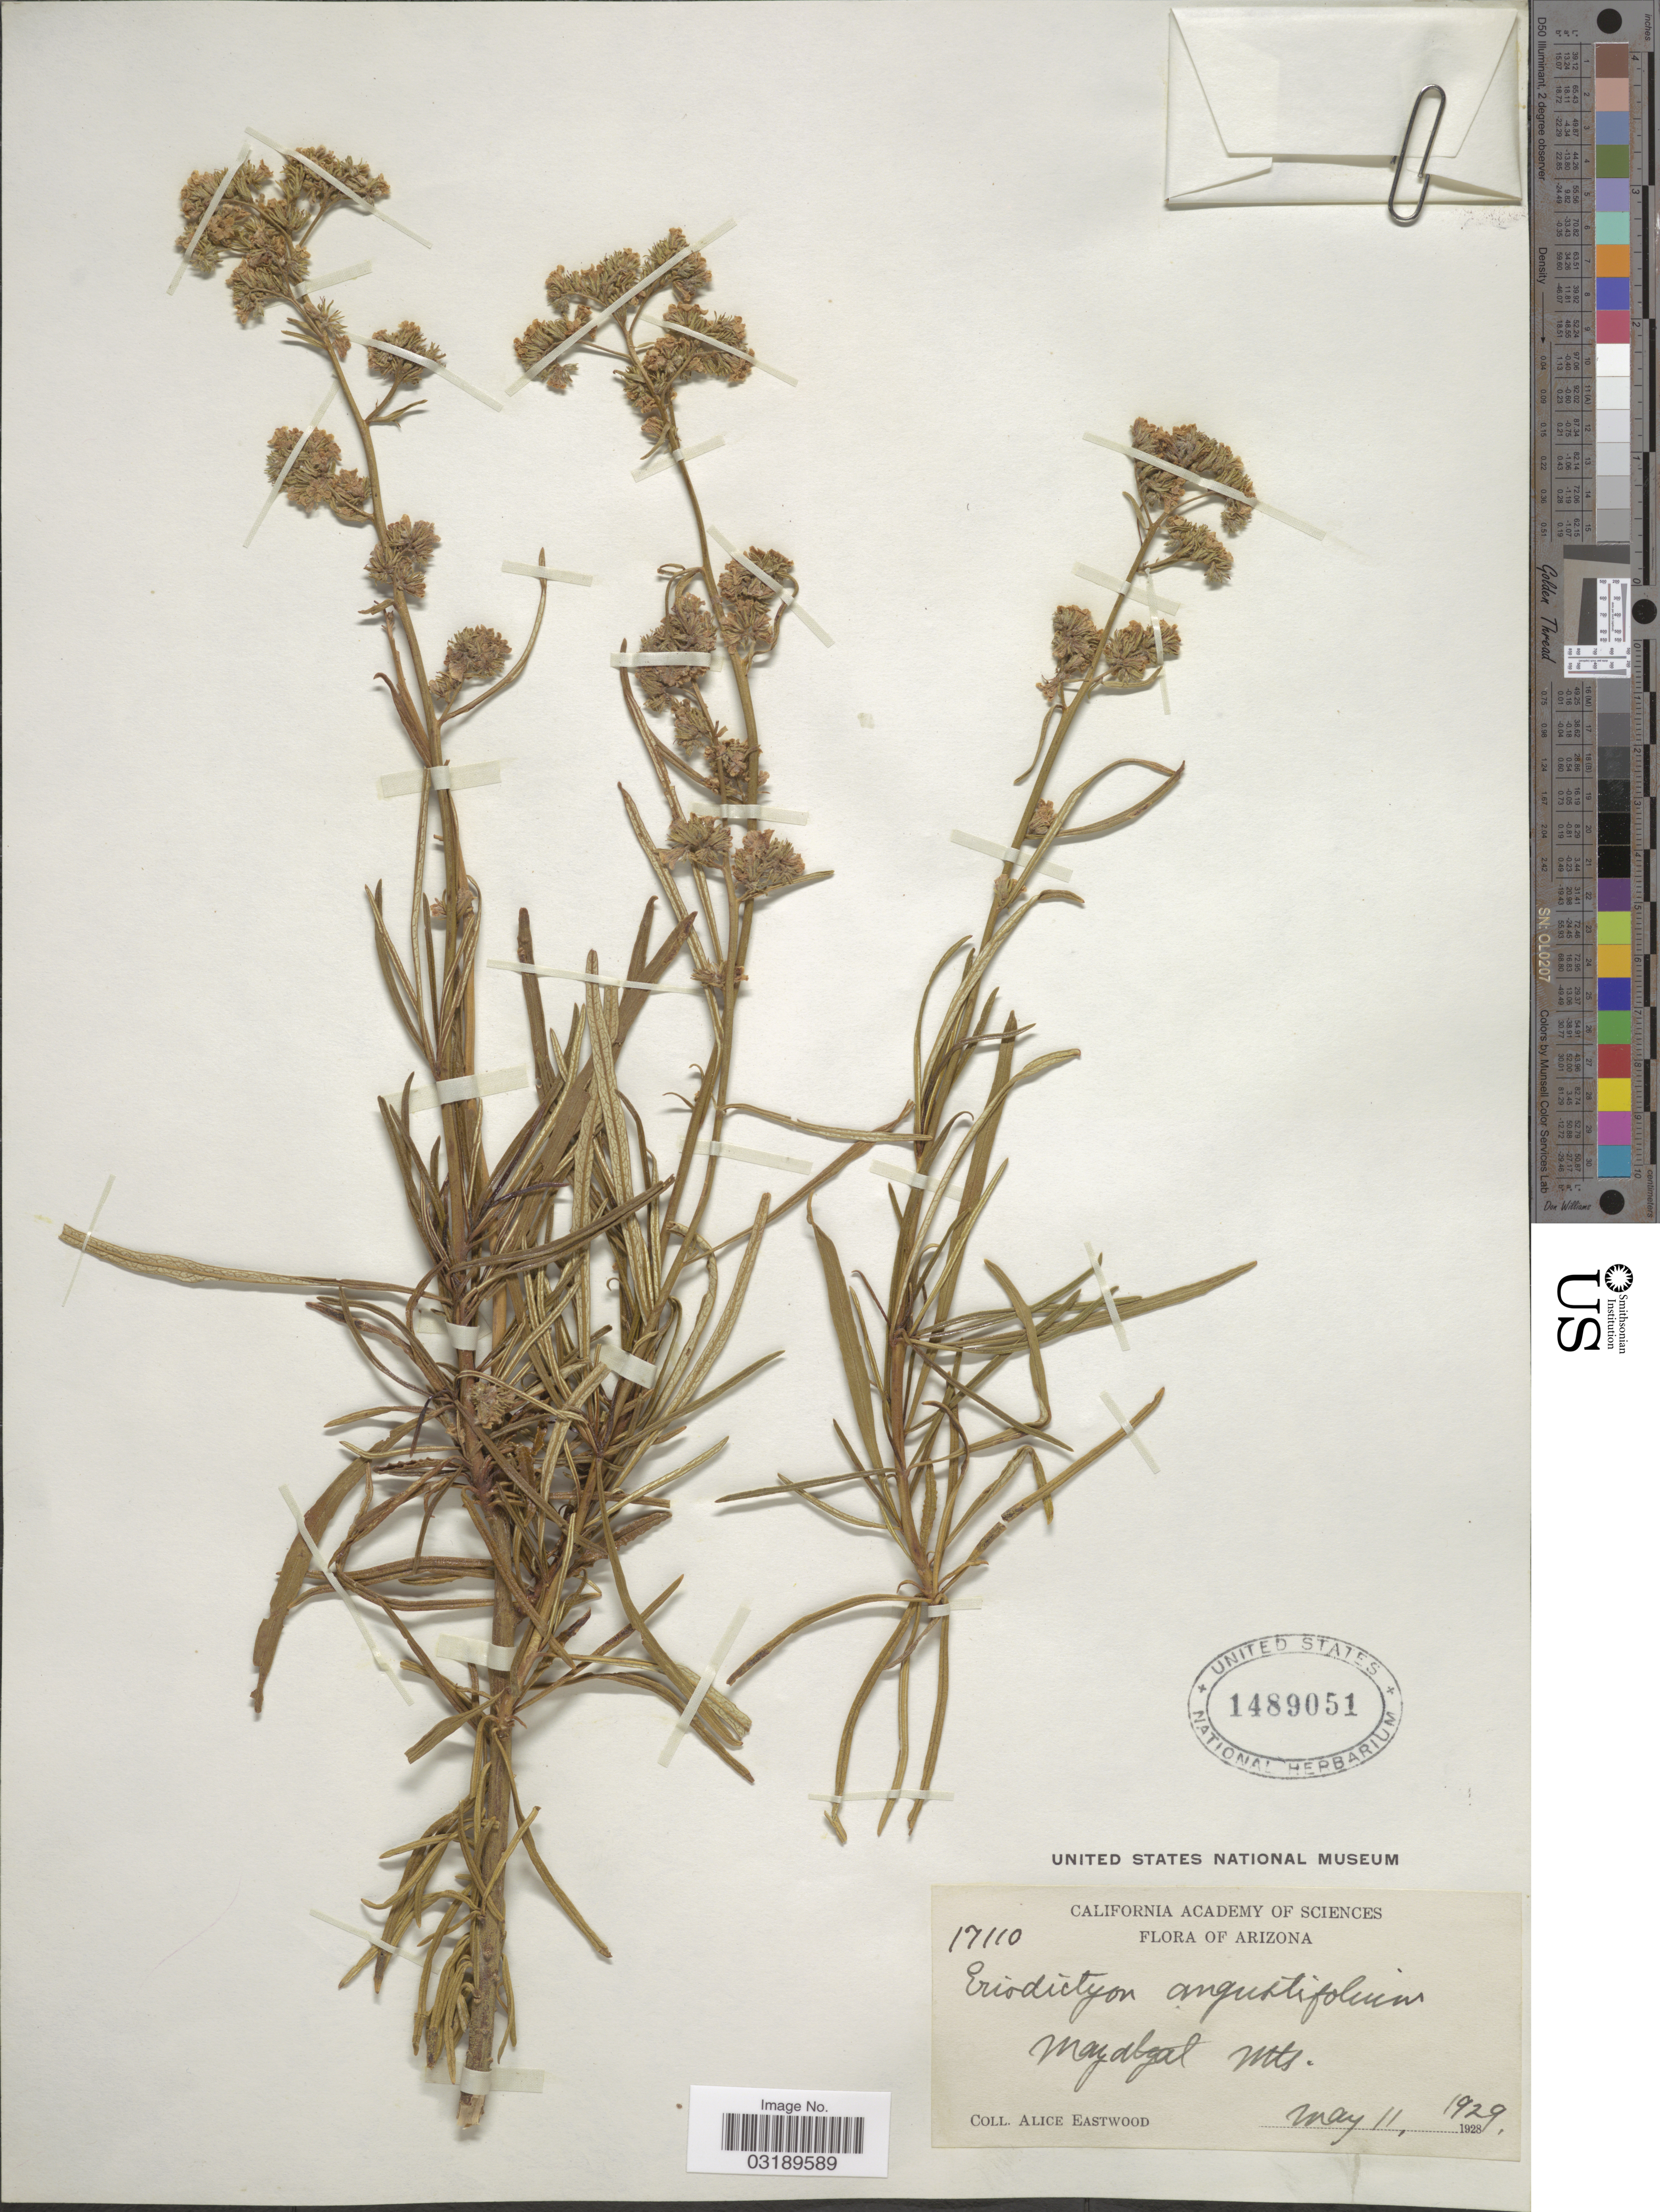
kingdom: Plantae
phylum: Tracheophyta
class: Magnoliopsida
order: Boraginales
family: Namaceae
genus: Eriodictyon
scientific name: Eriodictyon angustifolium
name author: Nutt.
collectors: A. Eastwood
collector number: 17110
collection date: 1929-05-11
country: United States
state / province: Arizona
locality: Mazatzal Mts.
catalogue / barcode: US 1489051